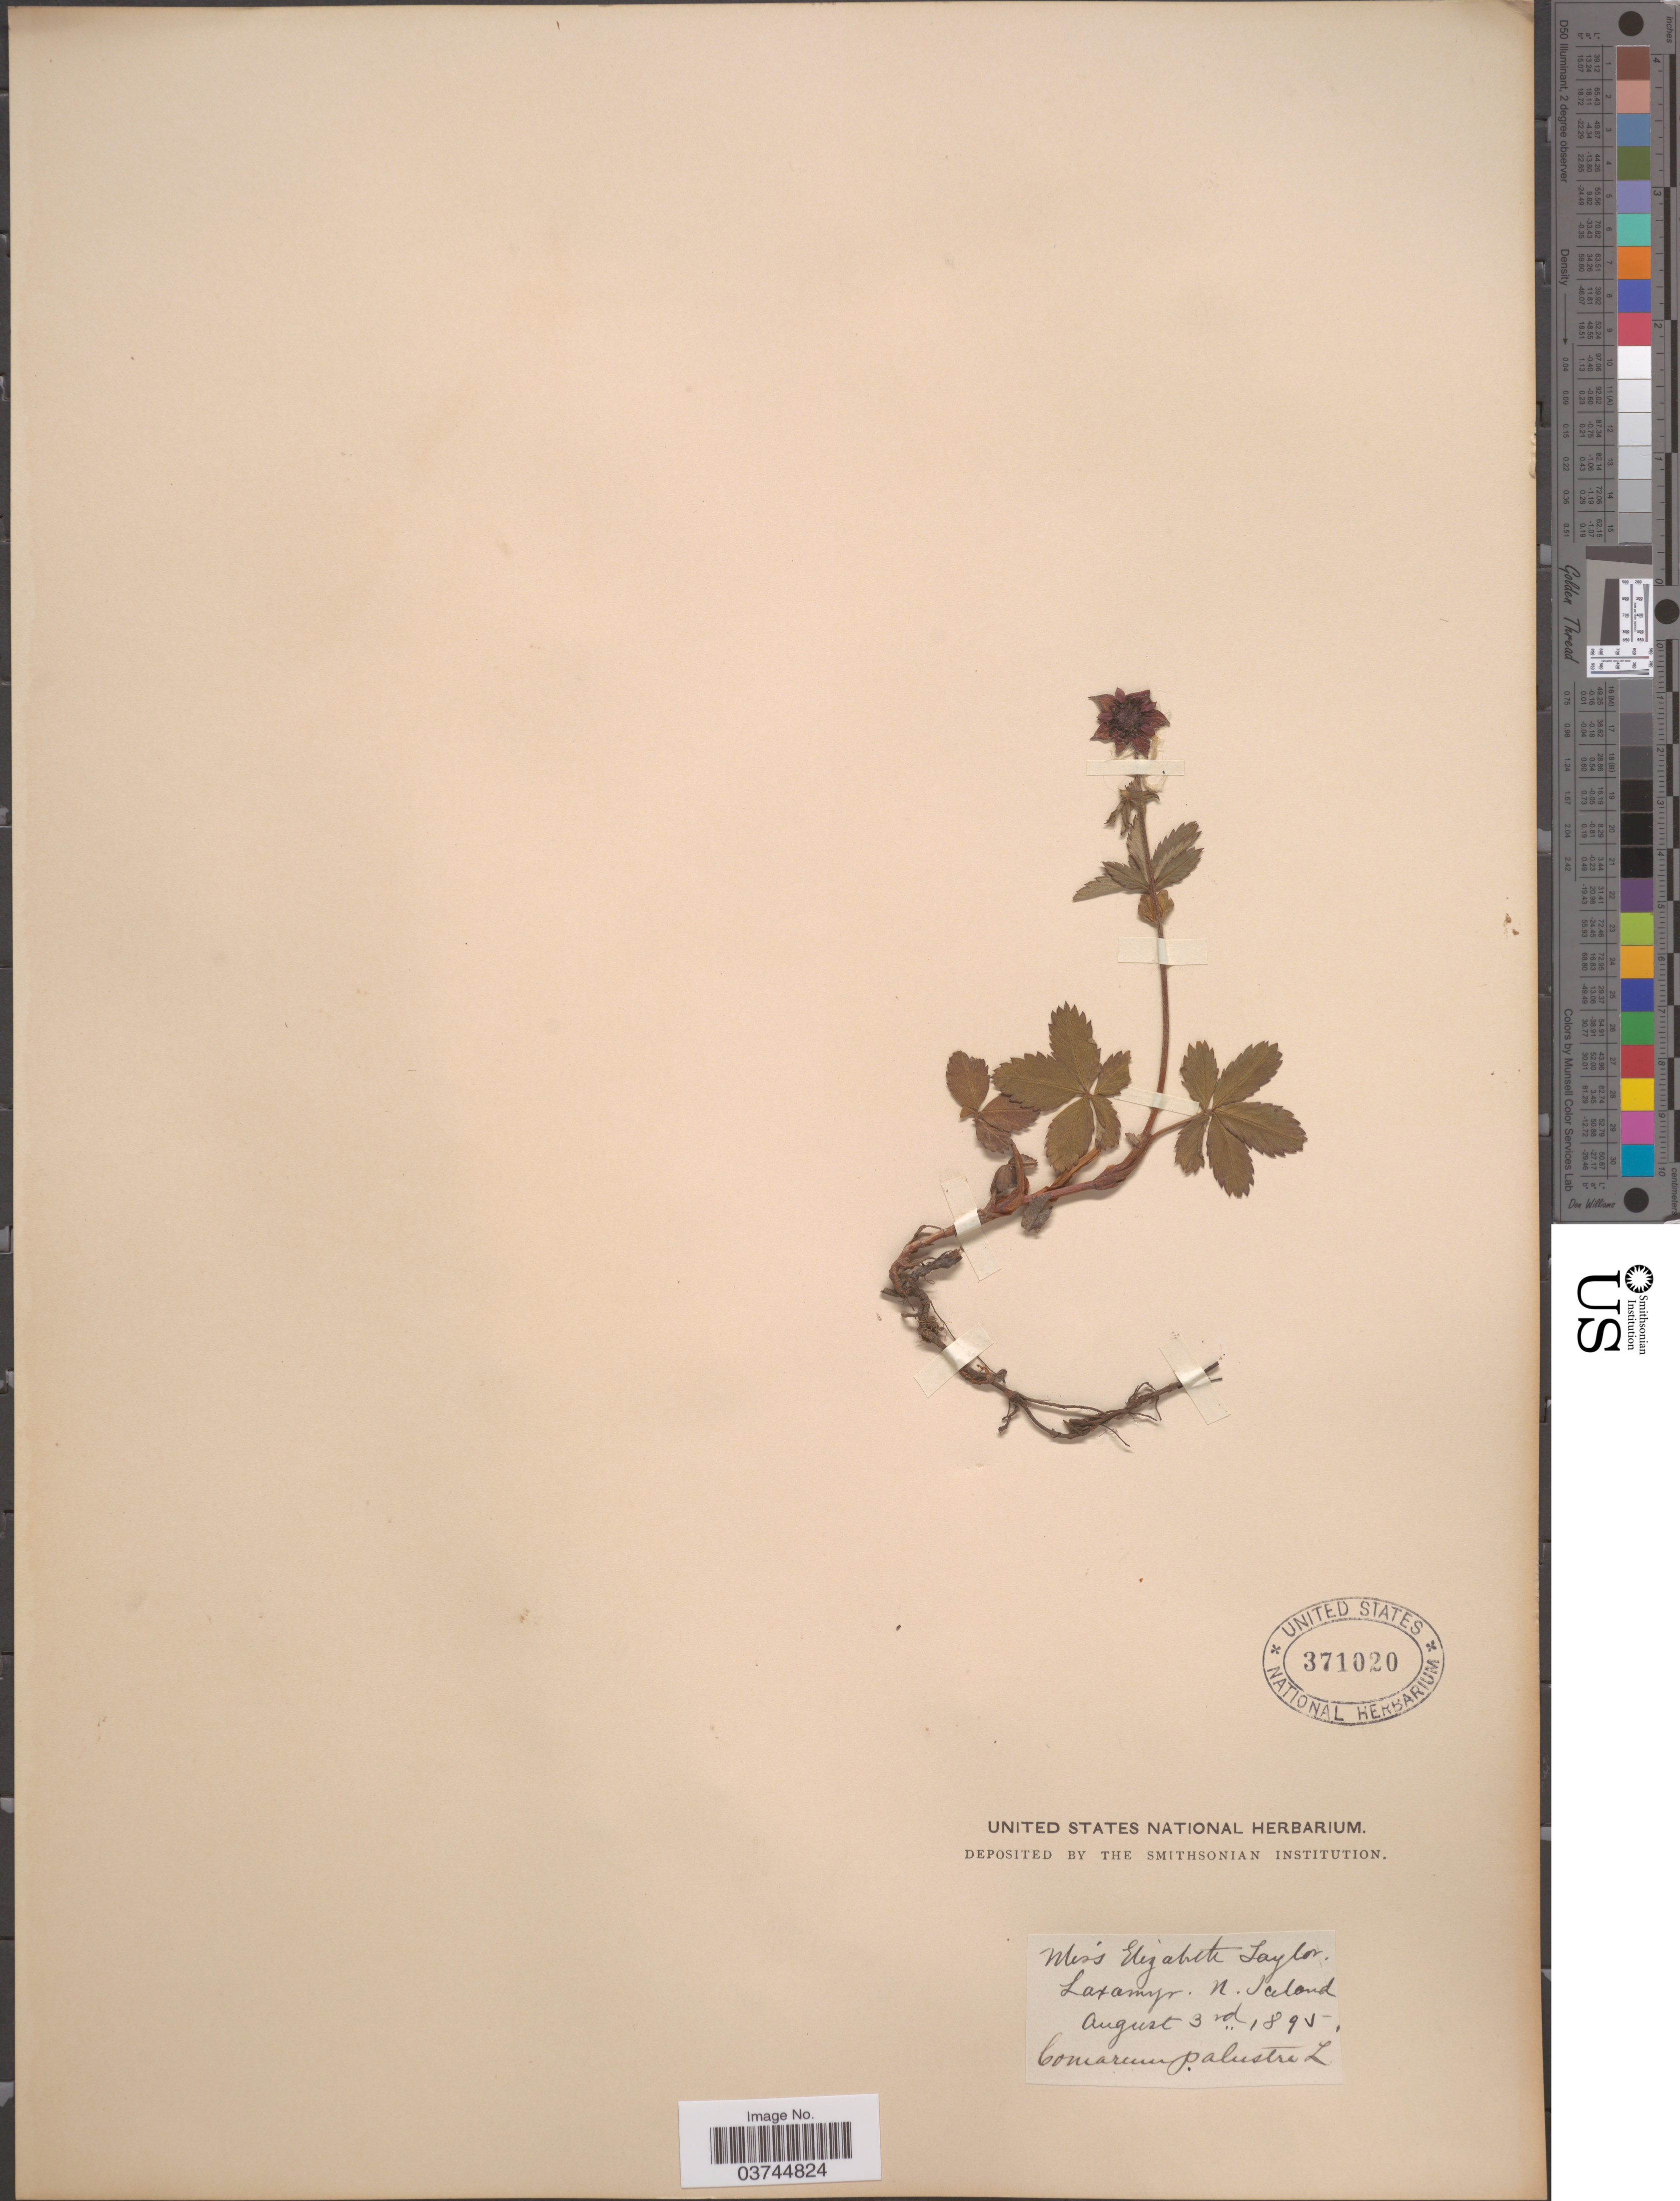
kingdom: Plantae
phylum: Tracheophyta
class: Magnoliopsida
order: Rosales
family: Rosaceae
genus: Comarum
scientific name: Comarum palustre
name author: L.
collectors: E. L. Taylor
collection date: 1895-08-03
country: Iceland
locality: Laxamyr, N. Iceland.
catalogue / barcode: US 371020